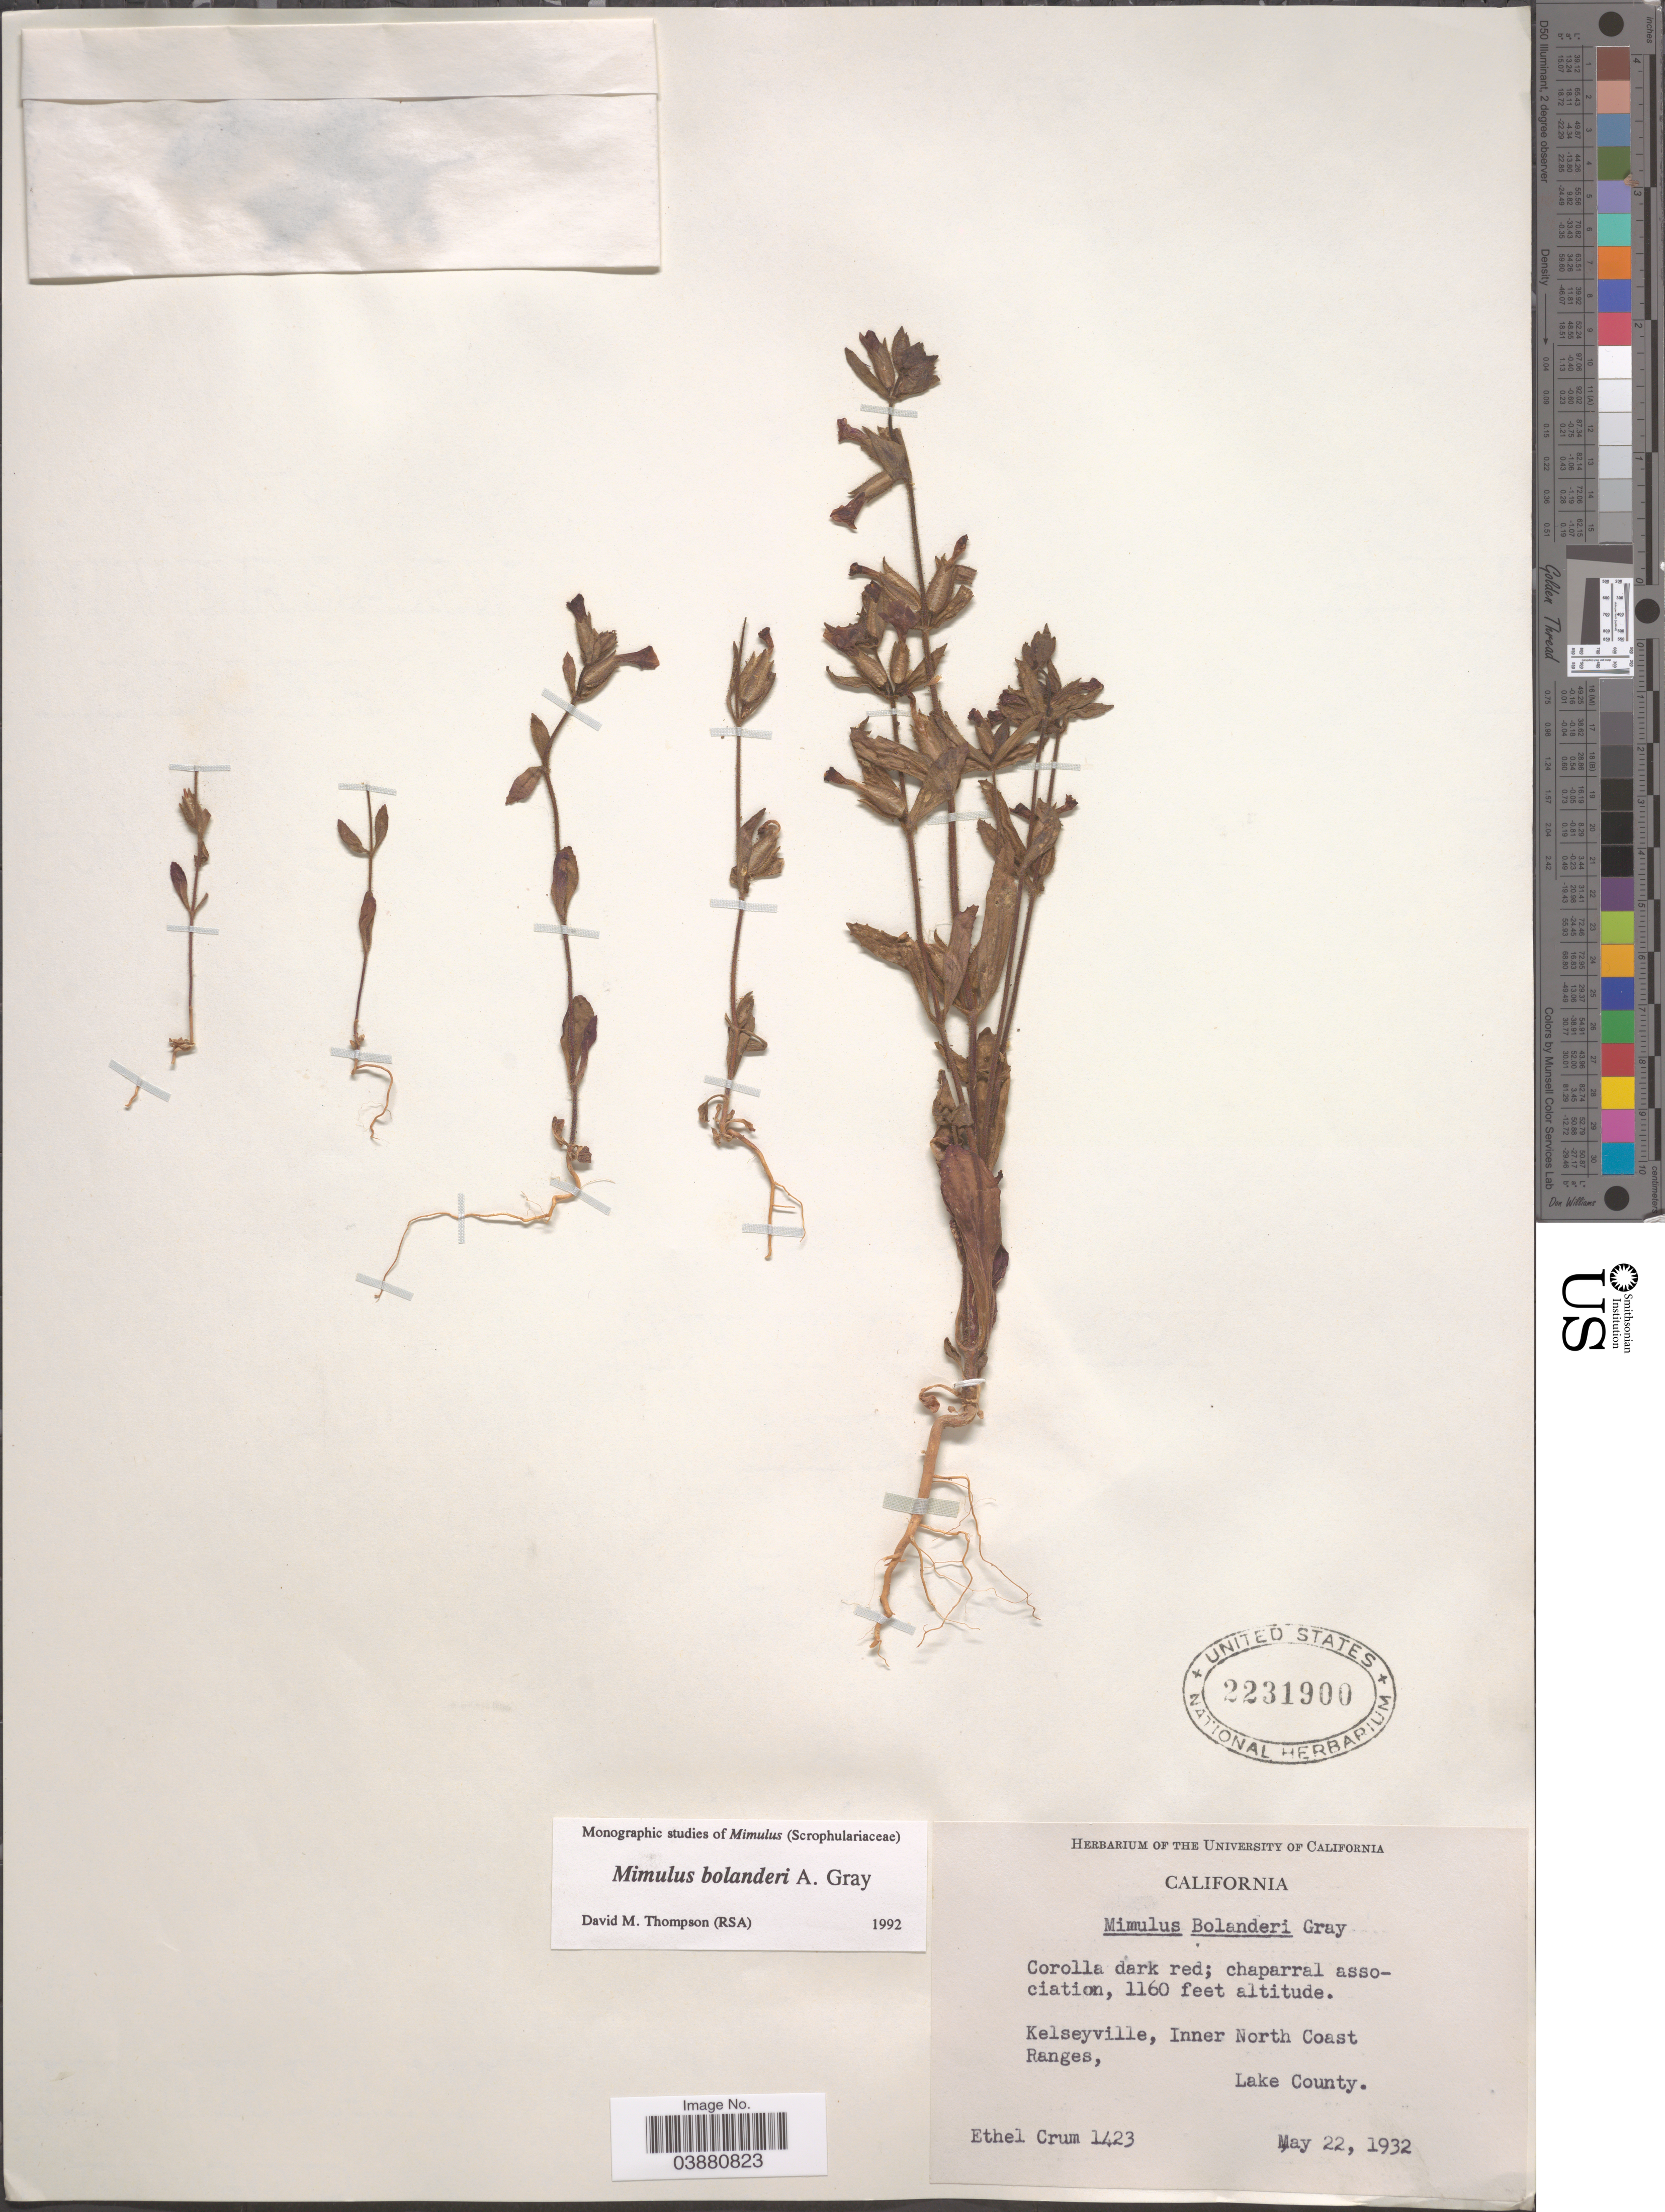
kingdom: Plantae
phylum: Tracheophyta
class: Magnoliopsida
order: Lamiales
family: Phrymaceae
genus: Mimulus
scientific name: Mimulus bolanderi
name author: A. Gray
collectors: E. K. Crum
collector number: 1423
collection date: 1932-05-22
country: United States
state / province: California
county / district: Lake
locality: Kelseyville, Inner North Coast Ranges, Lake County.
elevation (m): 354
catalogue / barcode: US 2231900